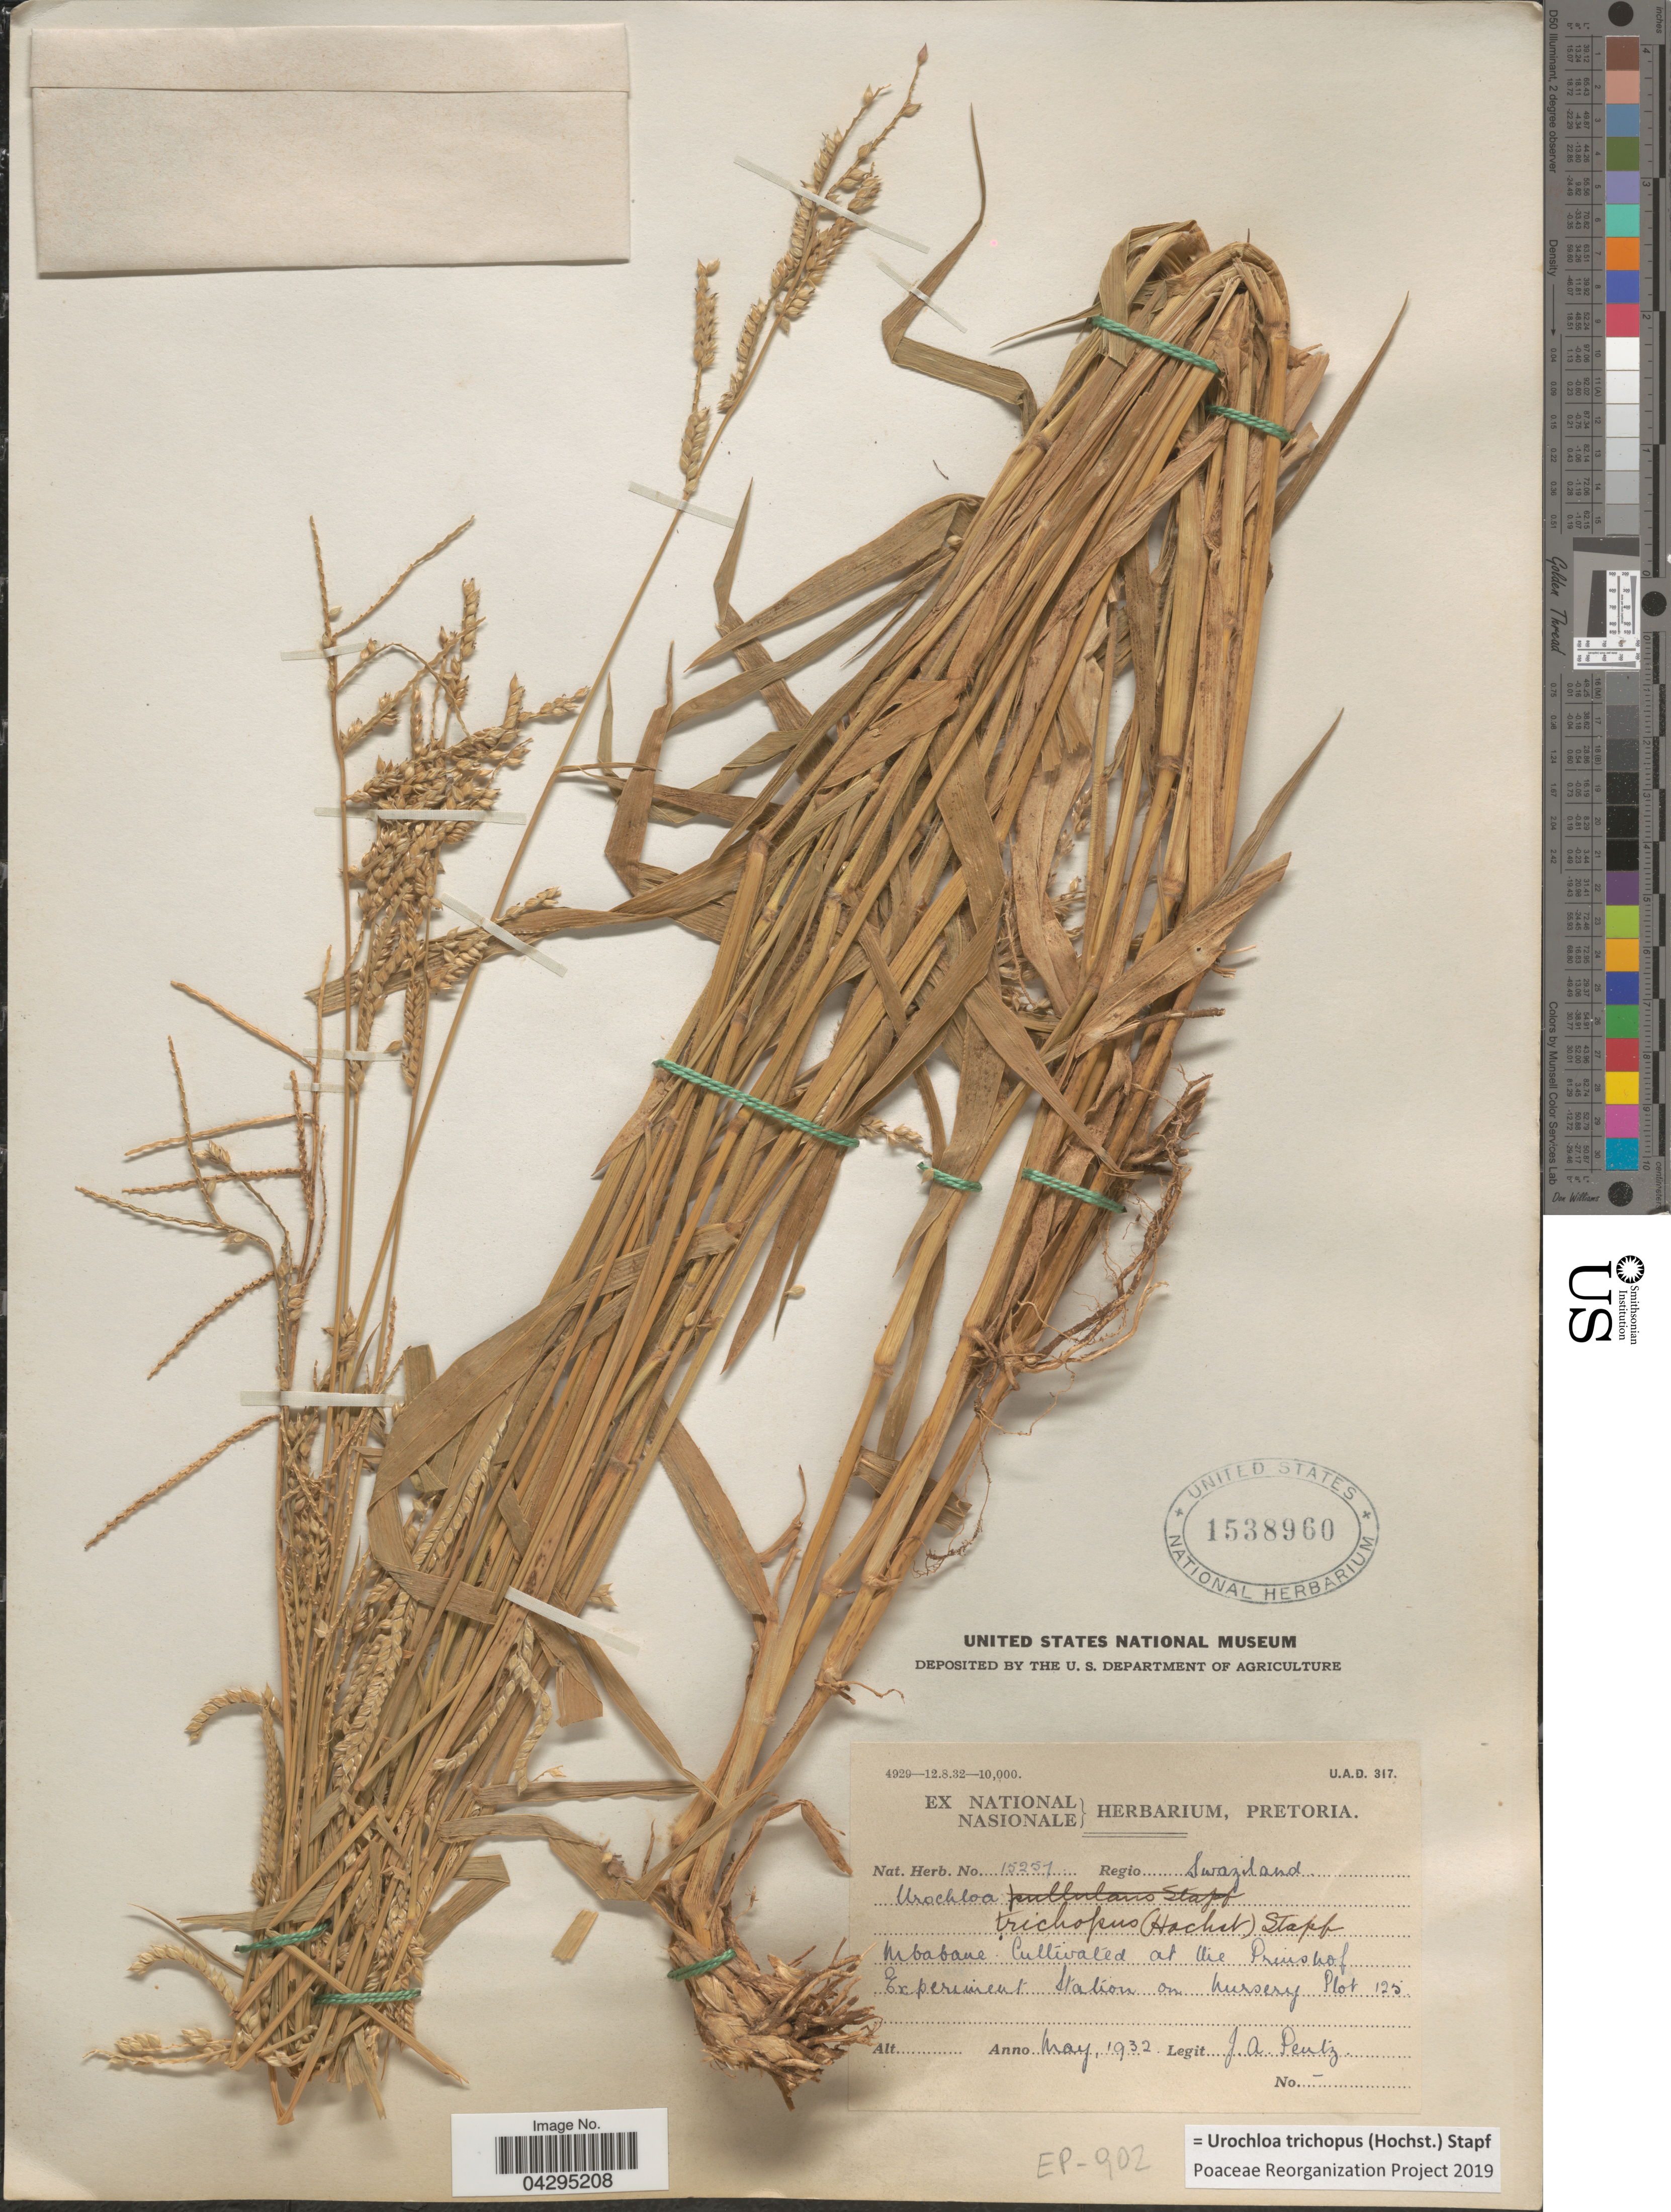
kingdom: Plantae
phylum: Tracheophyta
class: Liliopsida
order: Poales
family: Poaceae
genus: Urochloa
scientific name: Urochloa trichopus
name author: (Hochst.) Stapf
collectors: J. Pentz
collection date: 1932-05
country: Eswatini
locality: Mbabane. Cultivated at the Prinshof Experiment Station on nursery Plot 125.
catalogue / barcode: US 1538960